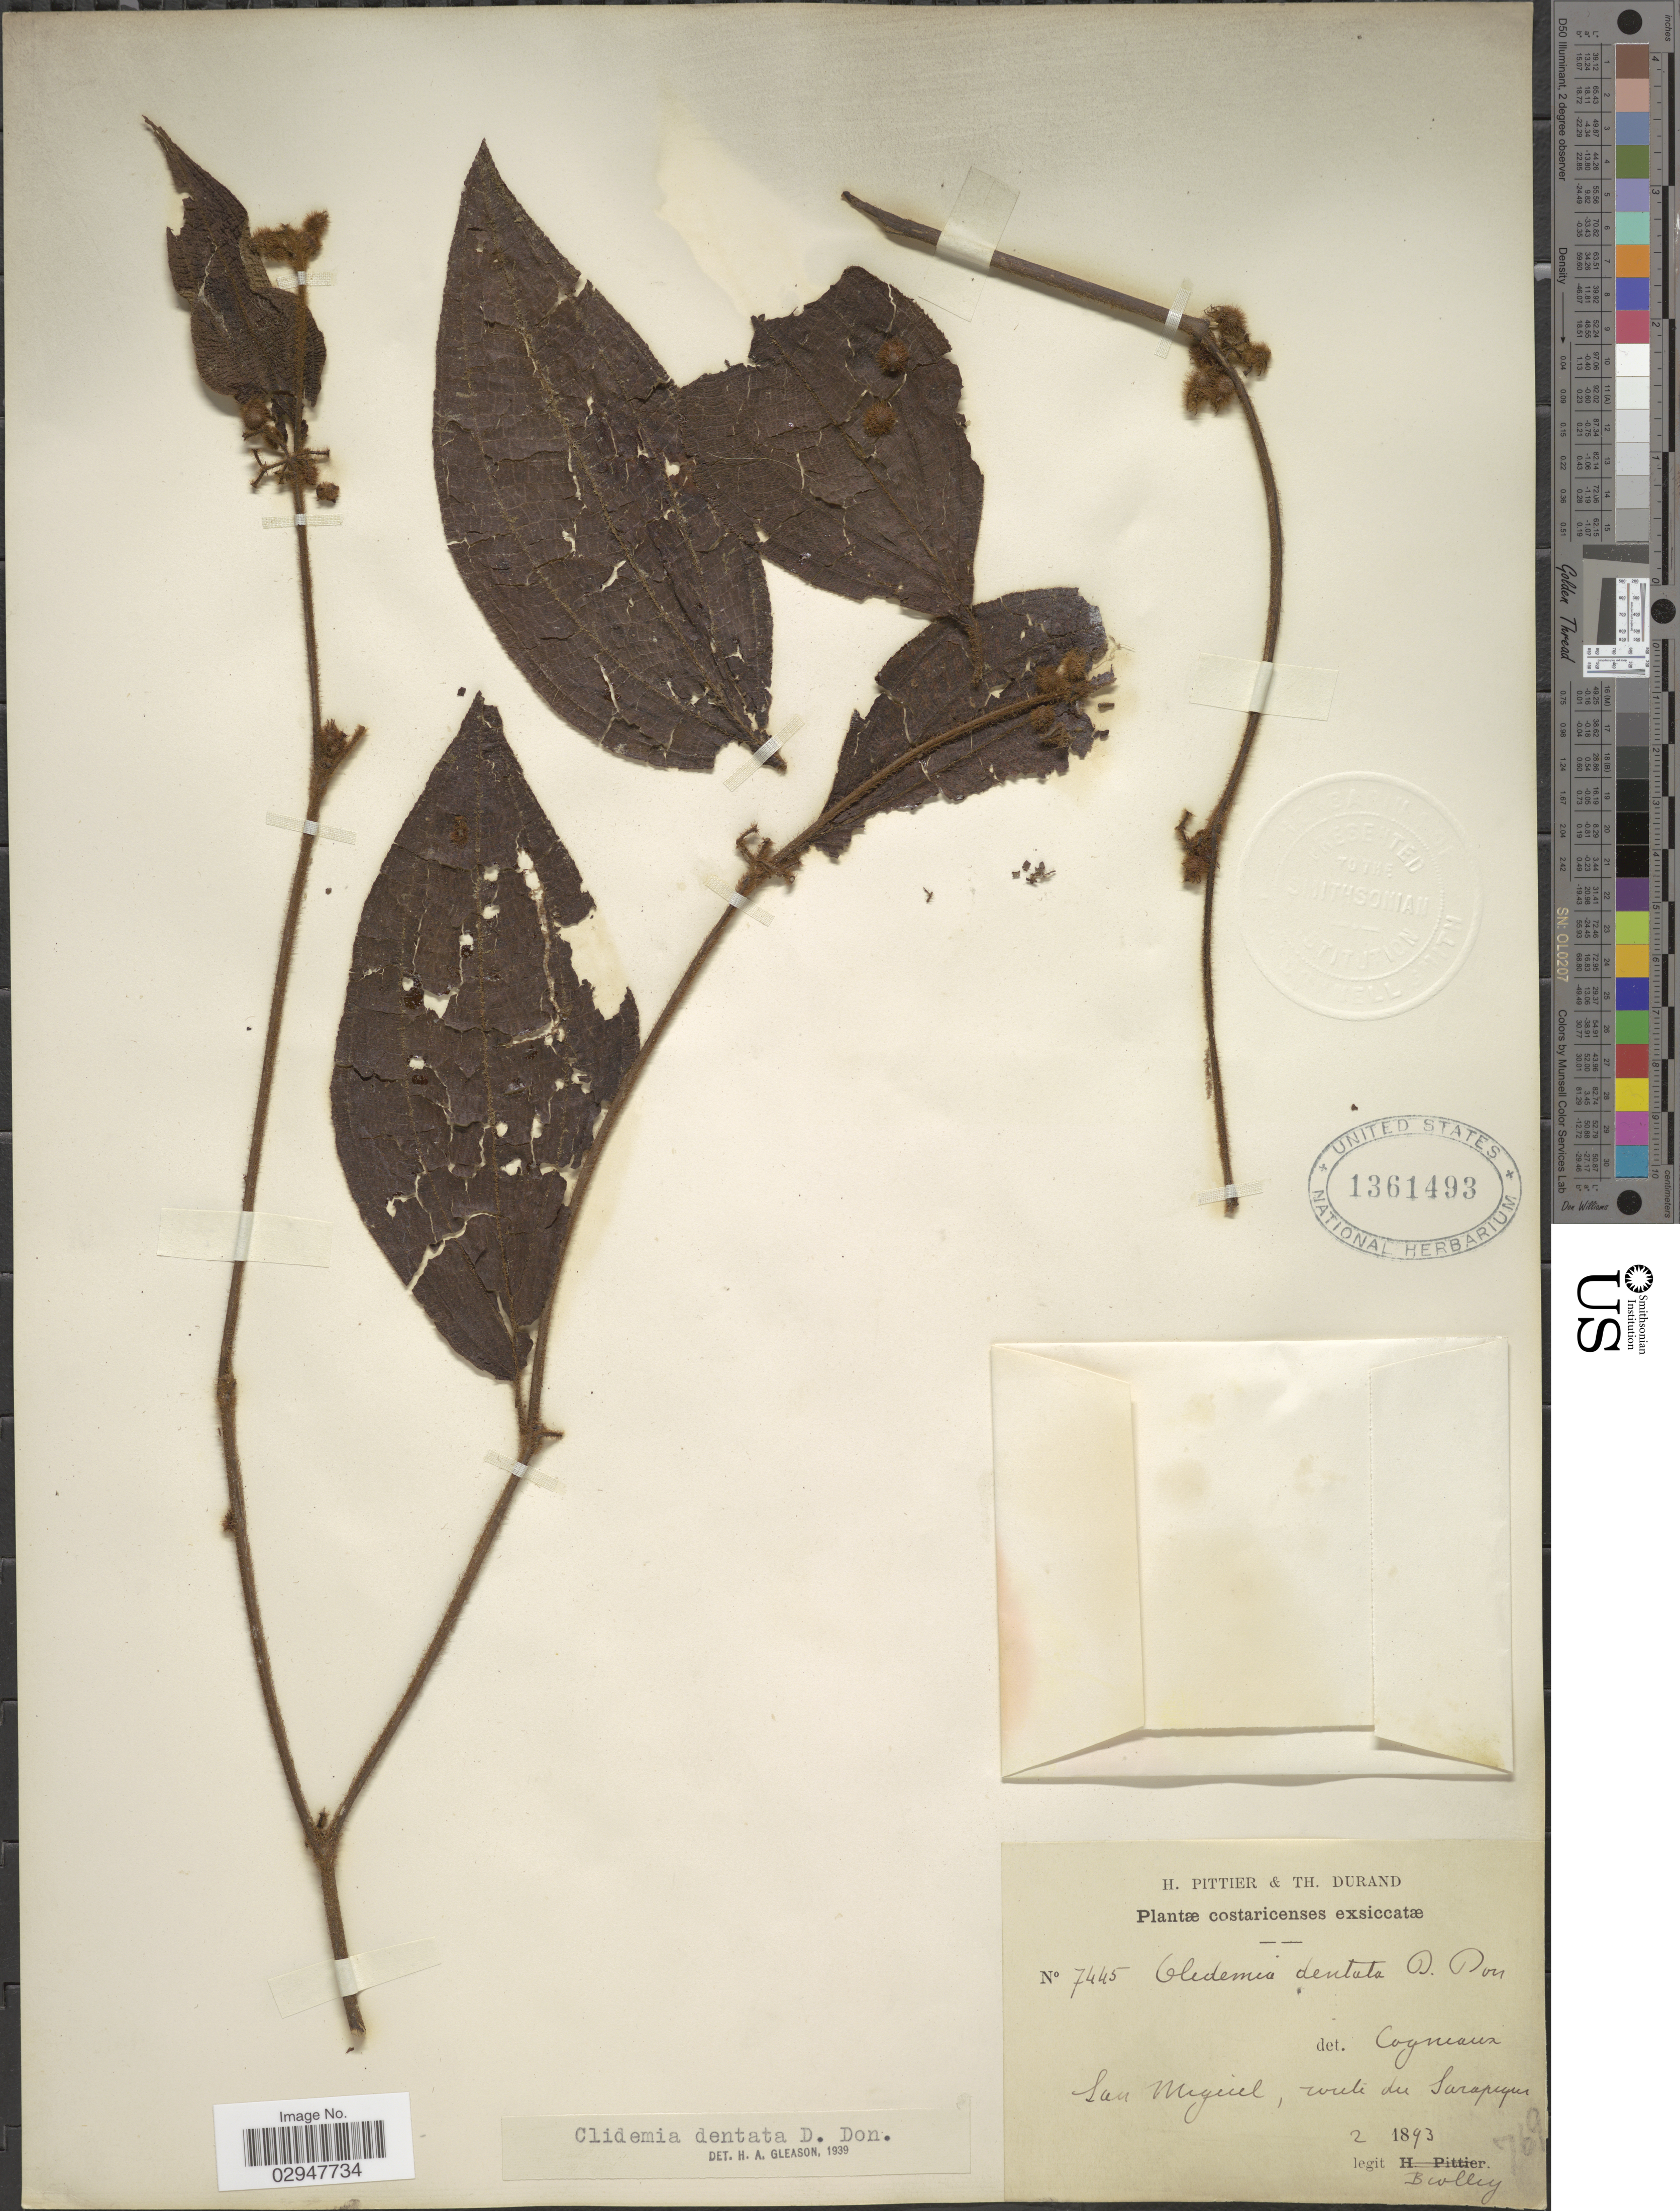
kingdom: Plantae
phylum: Tracheophyta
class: Magnoliopsida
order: Myrtales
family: Melastomataceae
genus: Clidemia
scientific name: Clidemia dentata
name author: D. Don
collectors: Biolley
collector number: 7445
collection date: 1893-02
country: Costa Rica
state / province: Heredia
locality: San Miguel, route du Sarapiqui.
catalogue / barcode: US 1361493